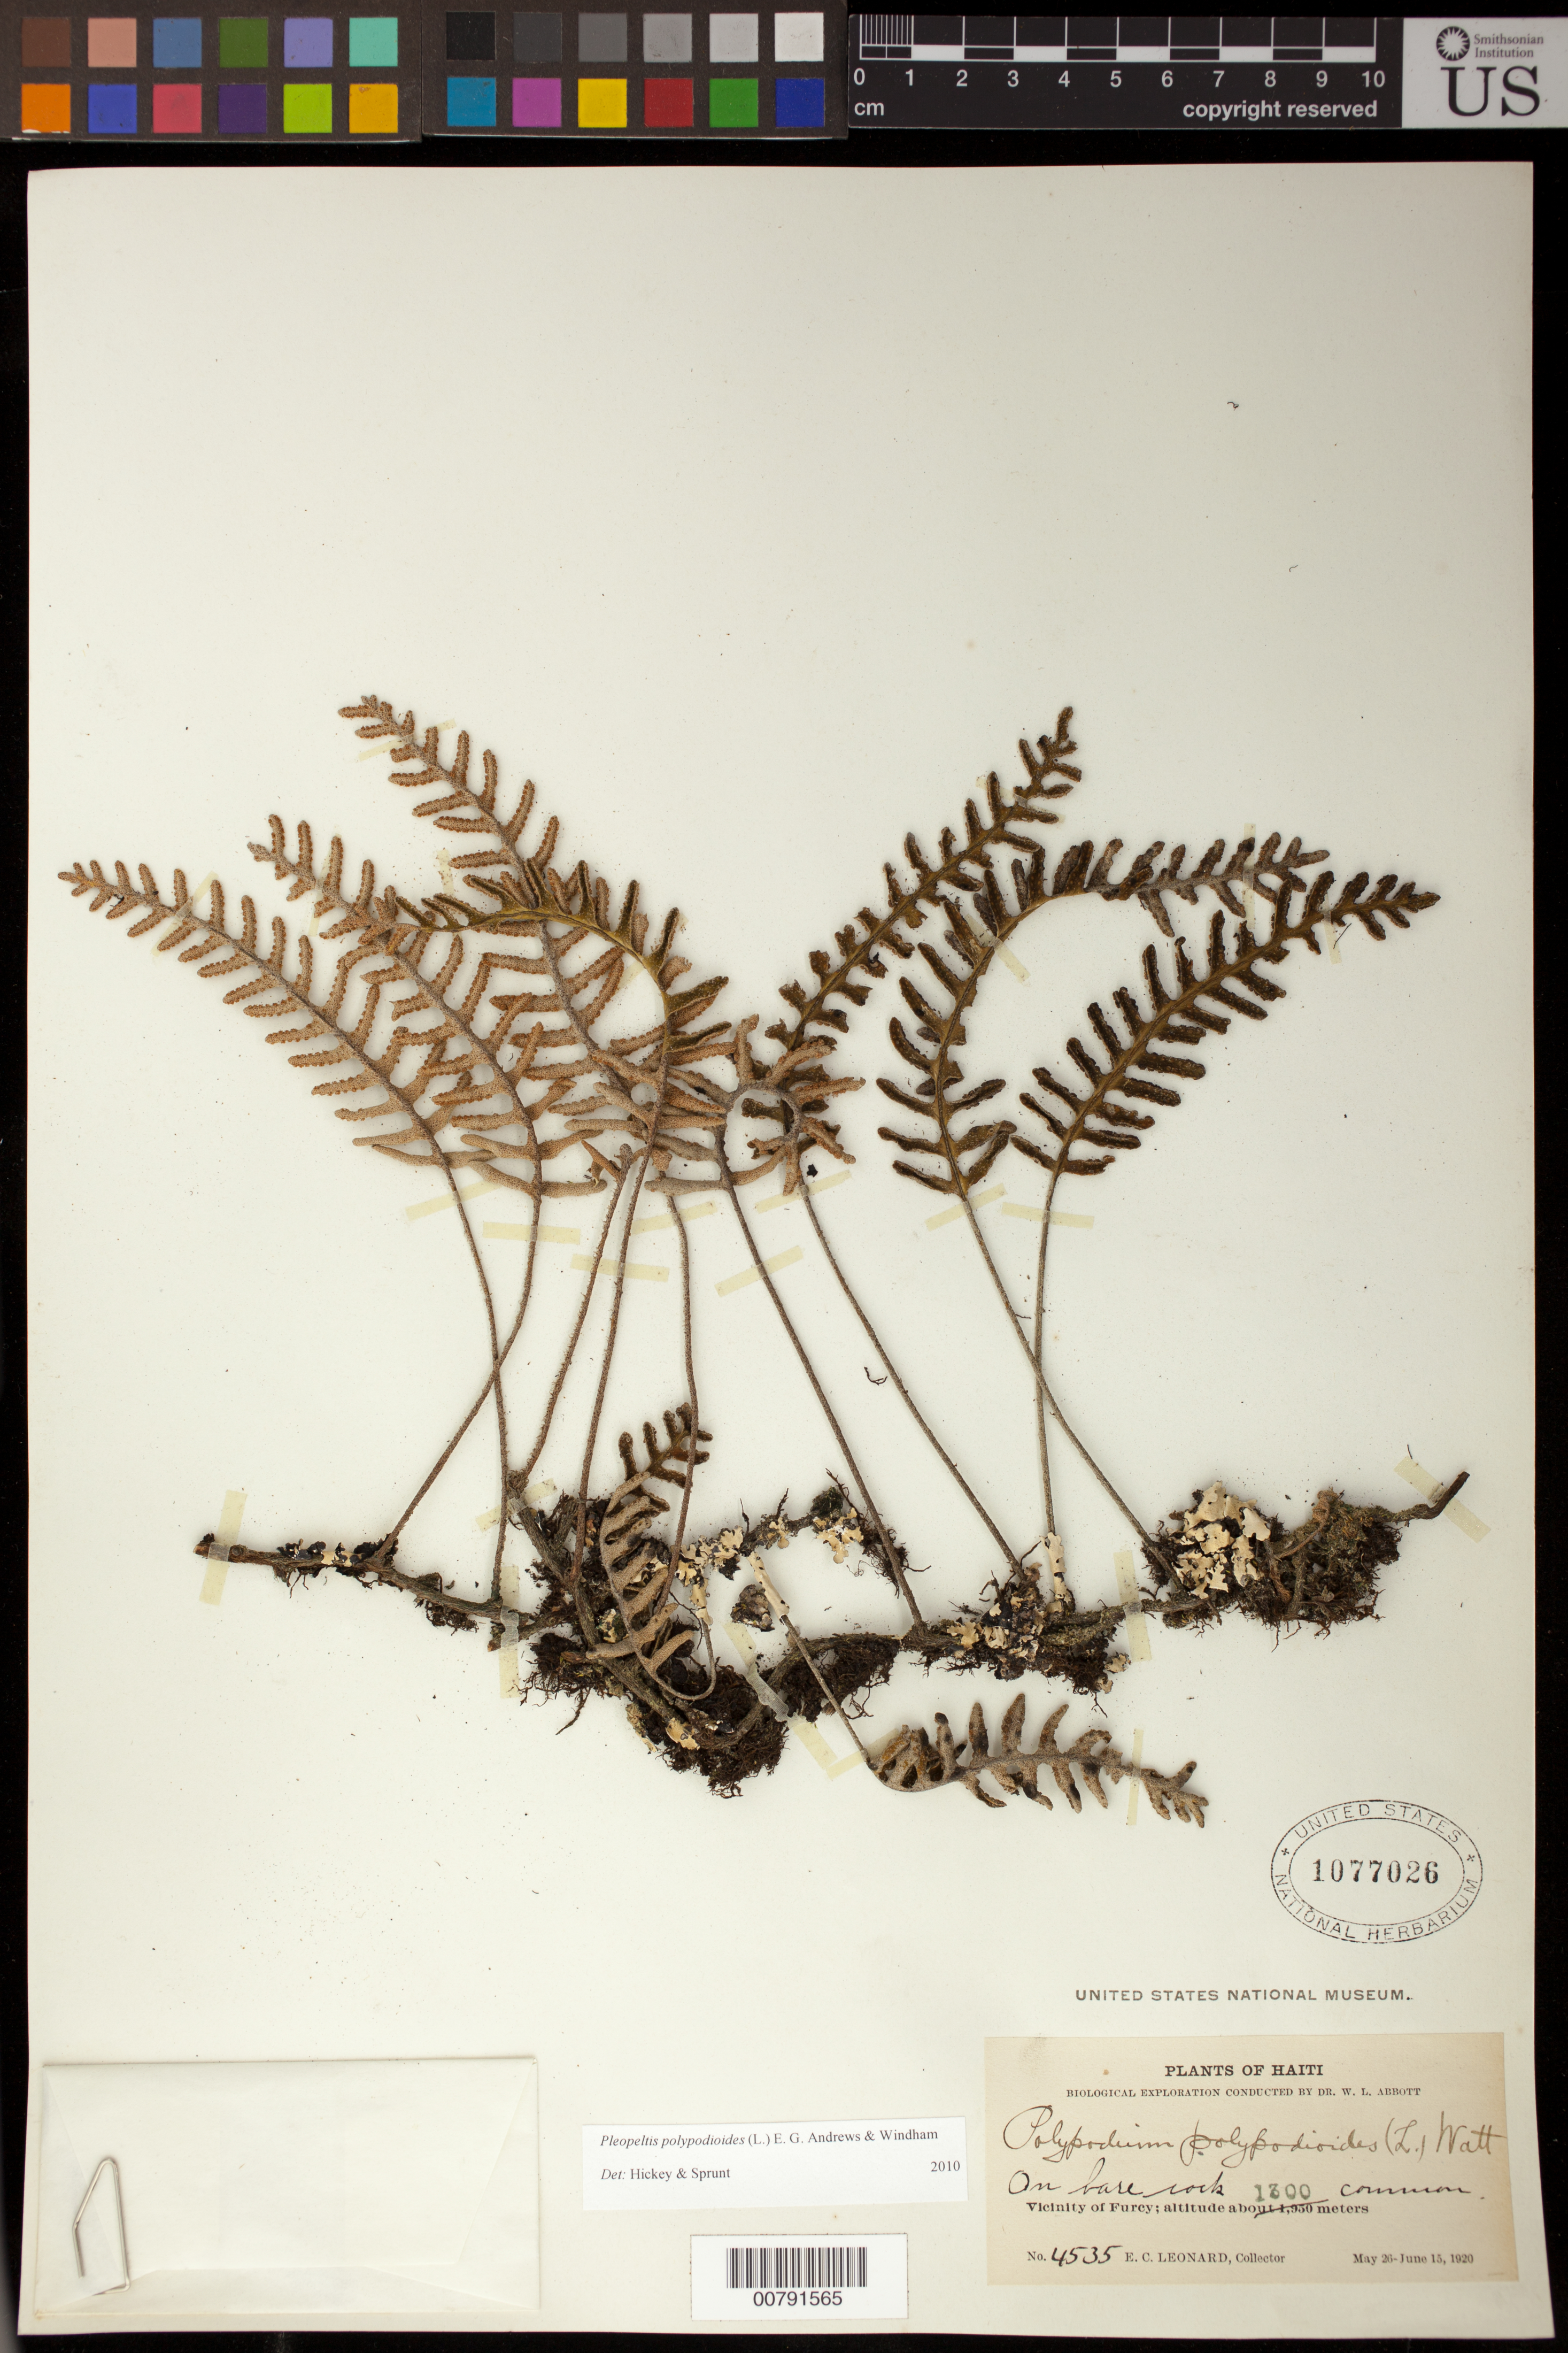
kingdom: Plantae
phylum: Tracheophyta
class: Polypodiopsida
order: Polypodiales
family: Polypodiaceae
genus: Pleopeltis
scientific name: Pleopeltis polypodioides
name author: (L.) E.G. Andrews & Windham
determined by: Hickey, R. J.; Sprunt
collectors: E. C. Leonard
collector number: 4535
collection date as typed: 26 May 1920 15 Jun 1920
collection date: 1920-05-26/1920-06-15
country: Haiti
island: Hispaniola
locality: Furcy vicinity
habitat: On bare rocks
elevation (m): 1300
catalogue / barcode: US 1077026